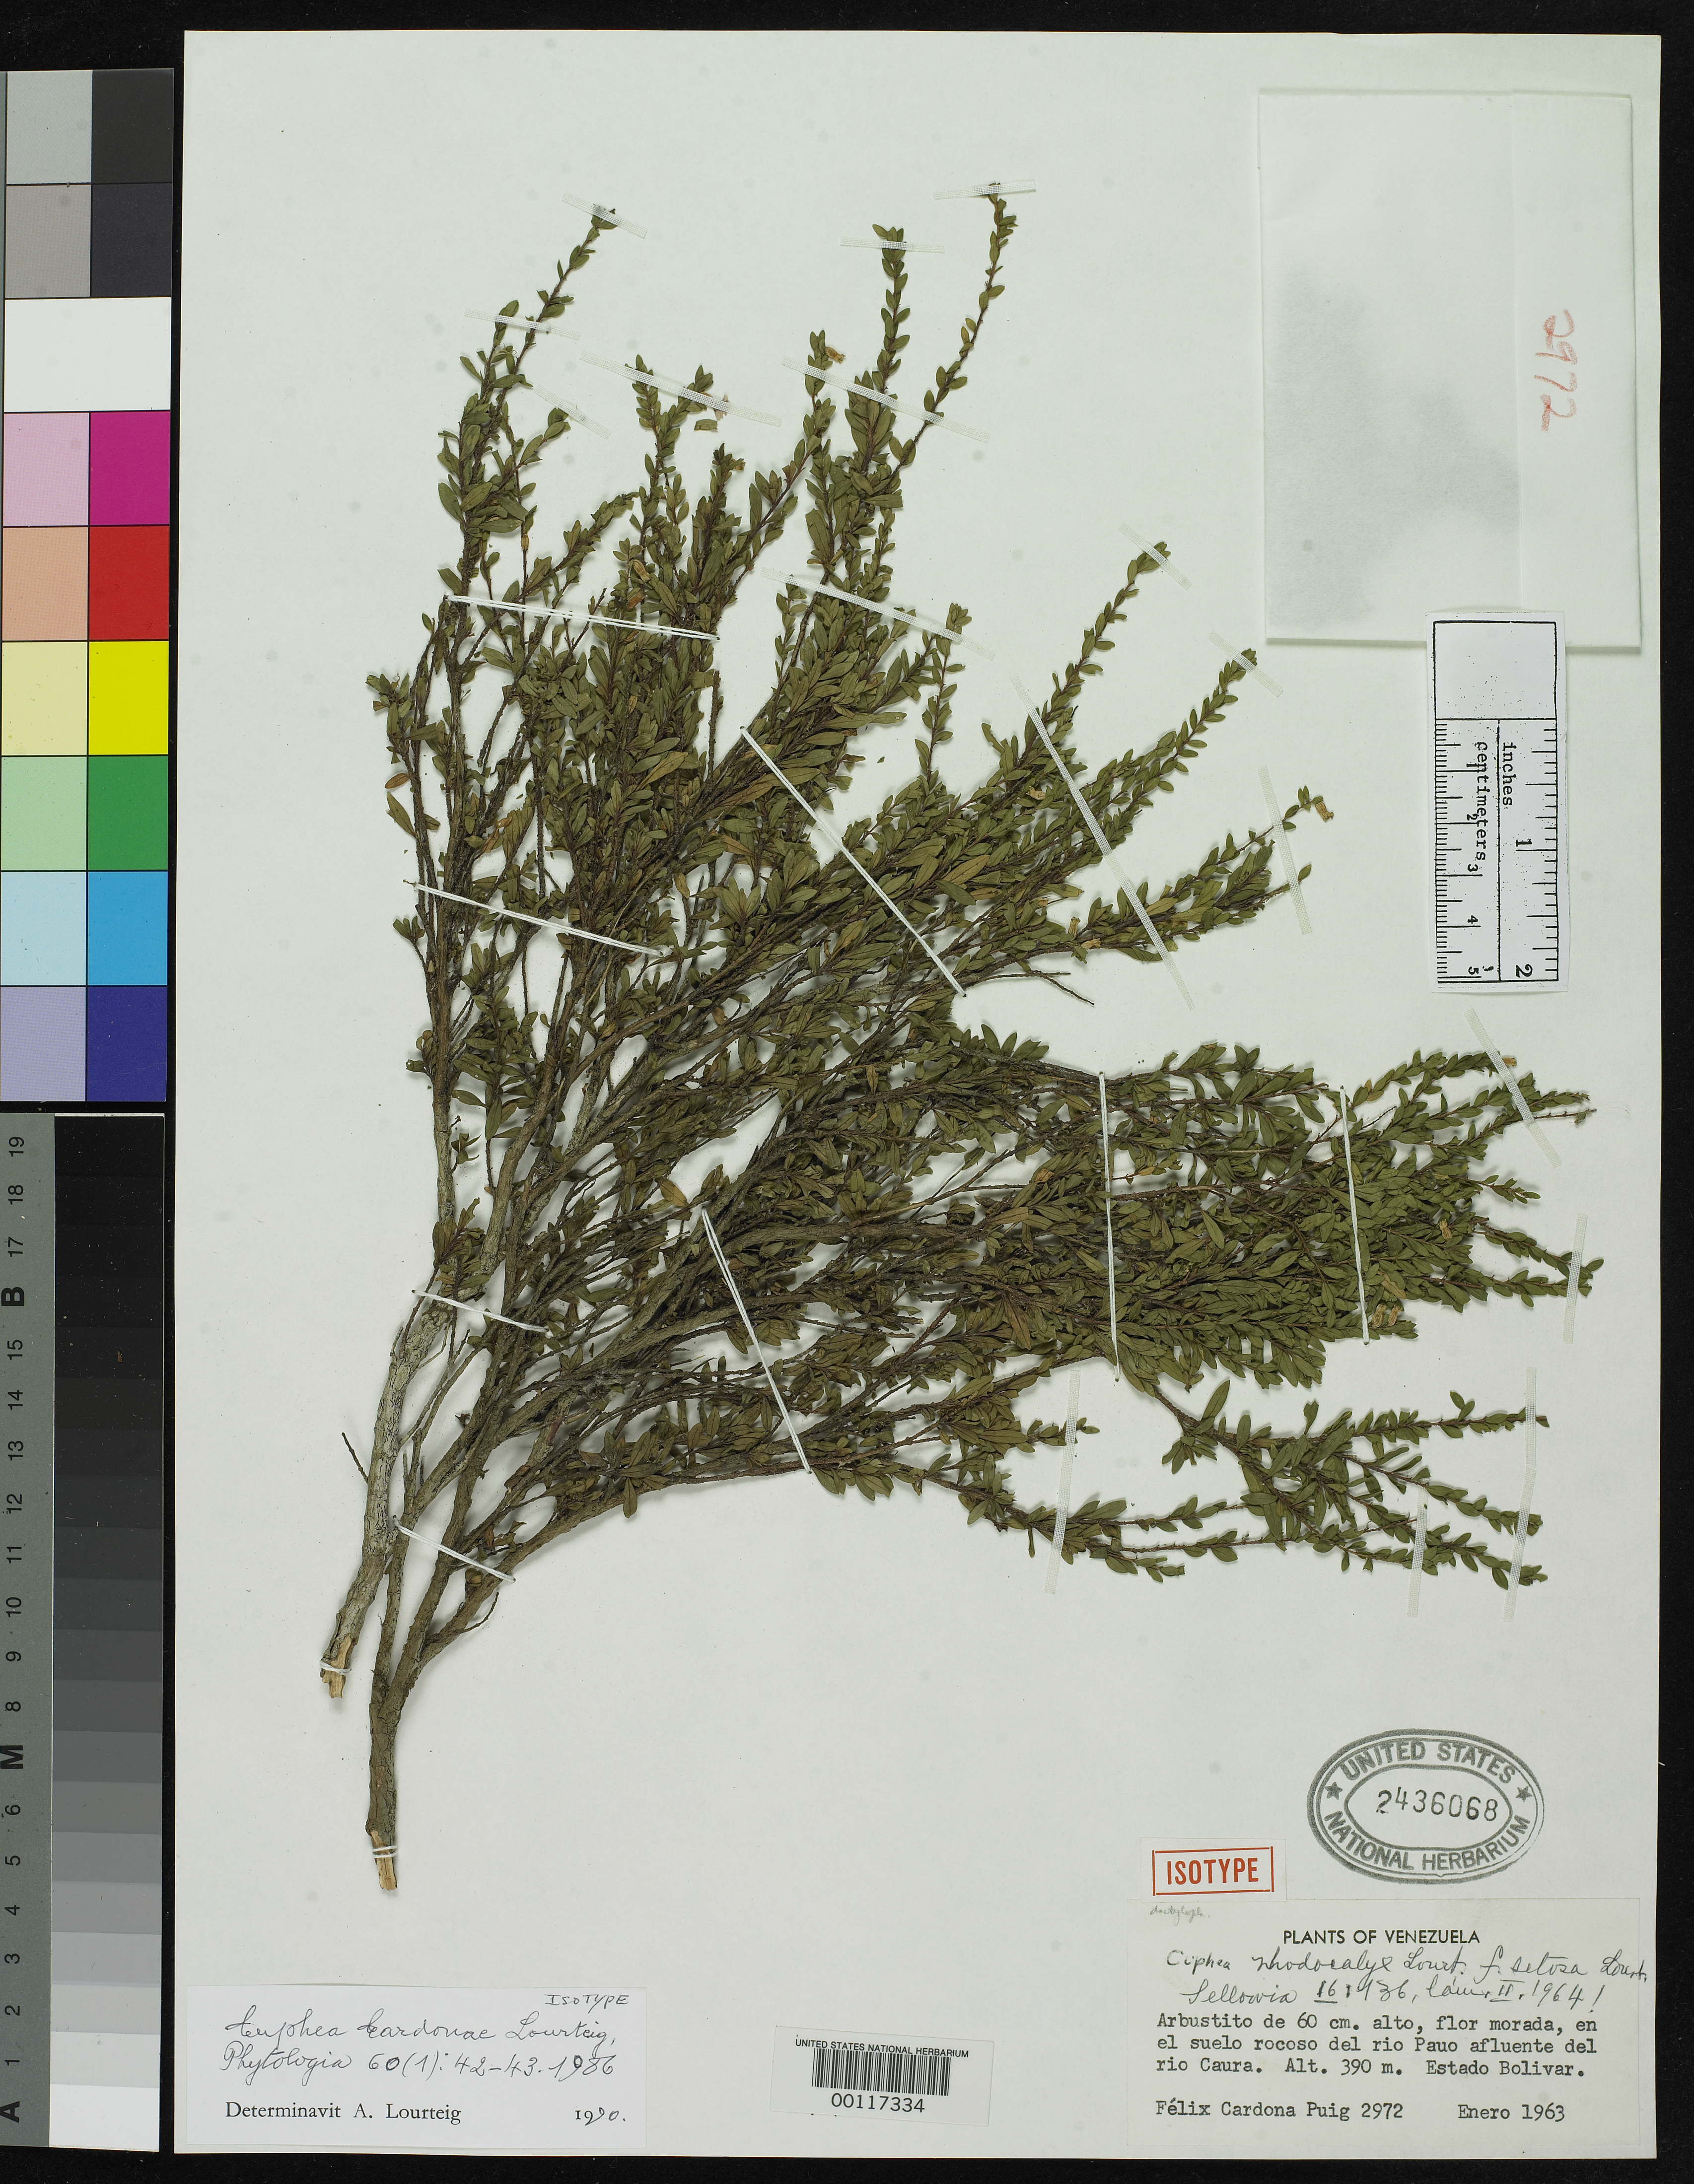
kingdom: Plantae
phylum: Tracheophyta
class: Magnoliopsida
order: Myrtales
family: Lythraceae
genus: Cuphea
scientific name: Cuphea rhodocalyx f. setosa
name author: Lourteig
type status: Isotype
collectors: F. Cardona Puig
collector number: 2972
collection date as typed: Enero 1963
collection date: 1963-01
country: Venezuela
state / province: Bolivar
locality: En el suelo rocoso del rio Pauo afluente del rio Caura. Estado Bolivar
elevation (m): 390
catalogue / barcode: US 2436068